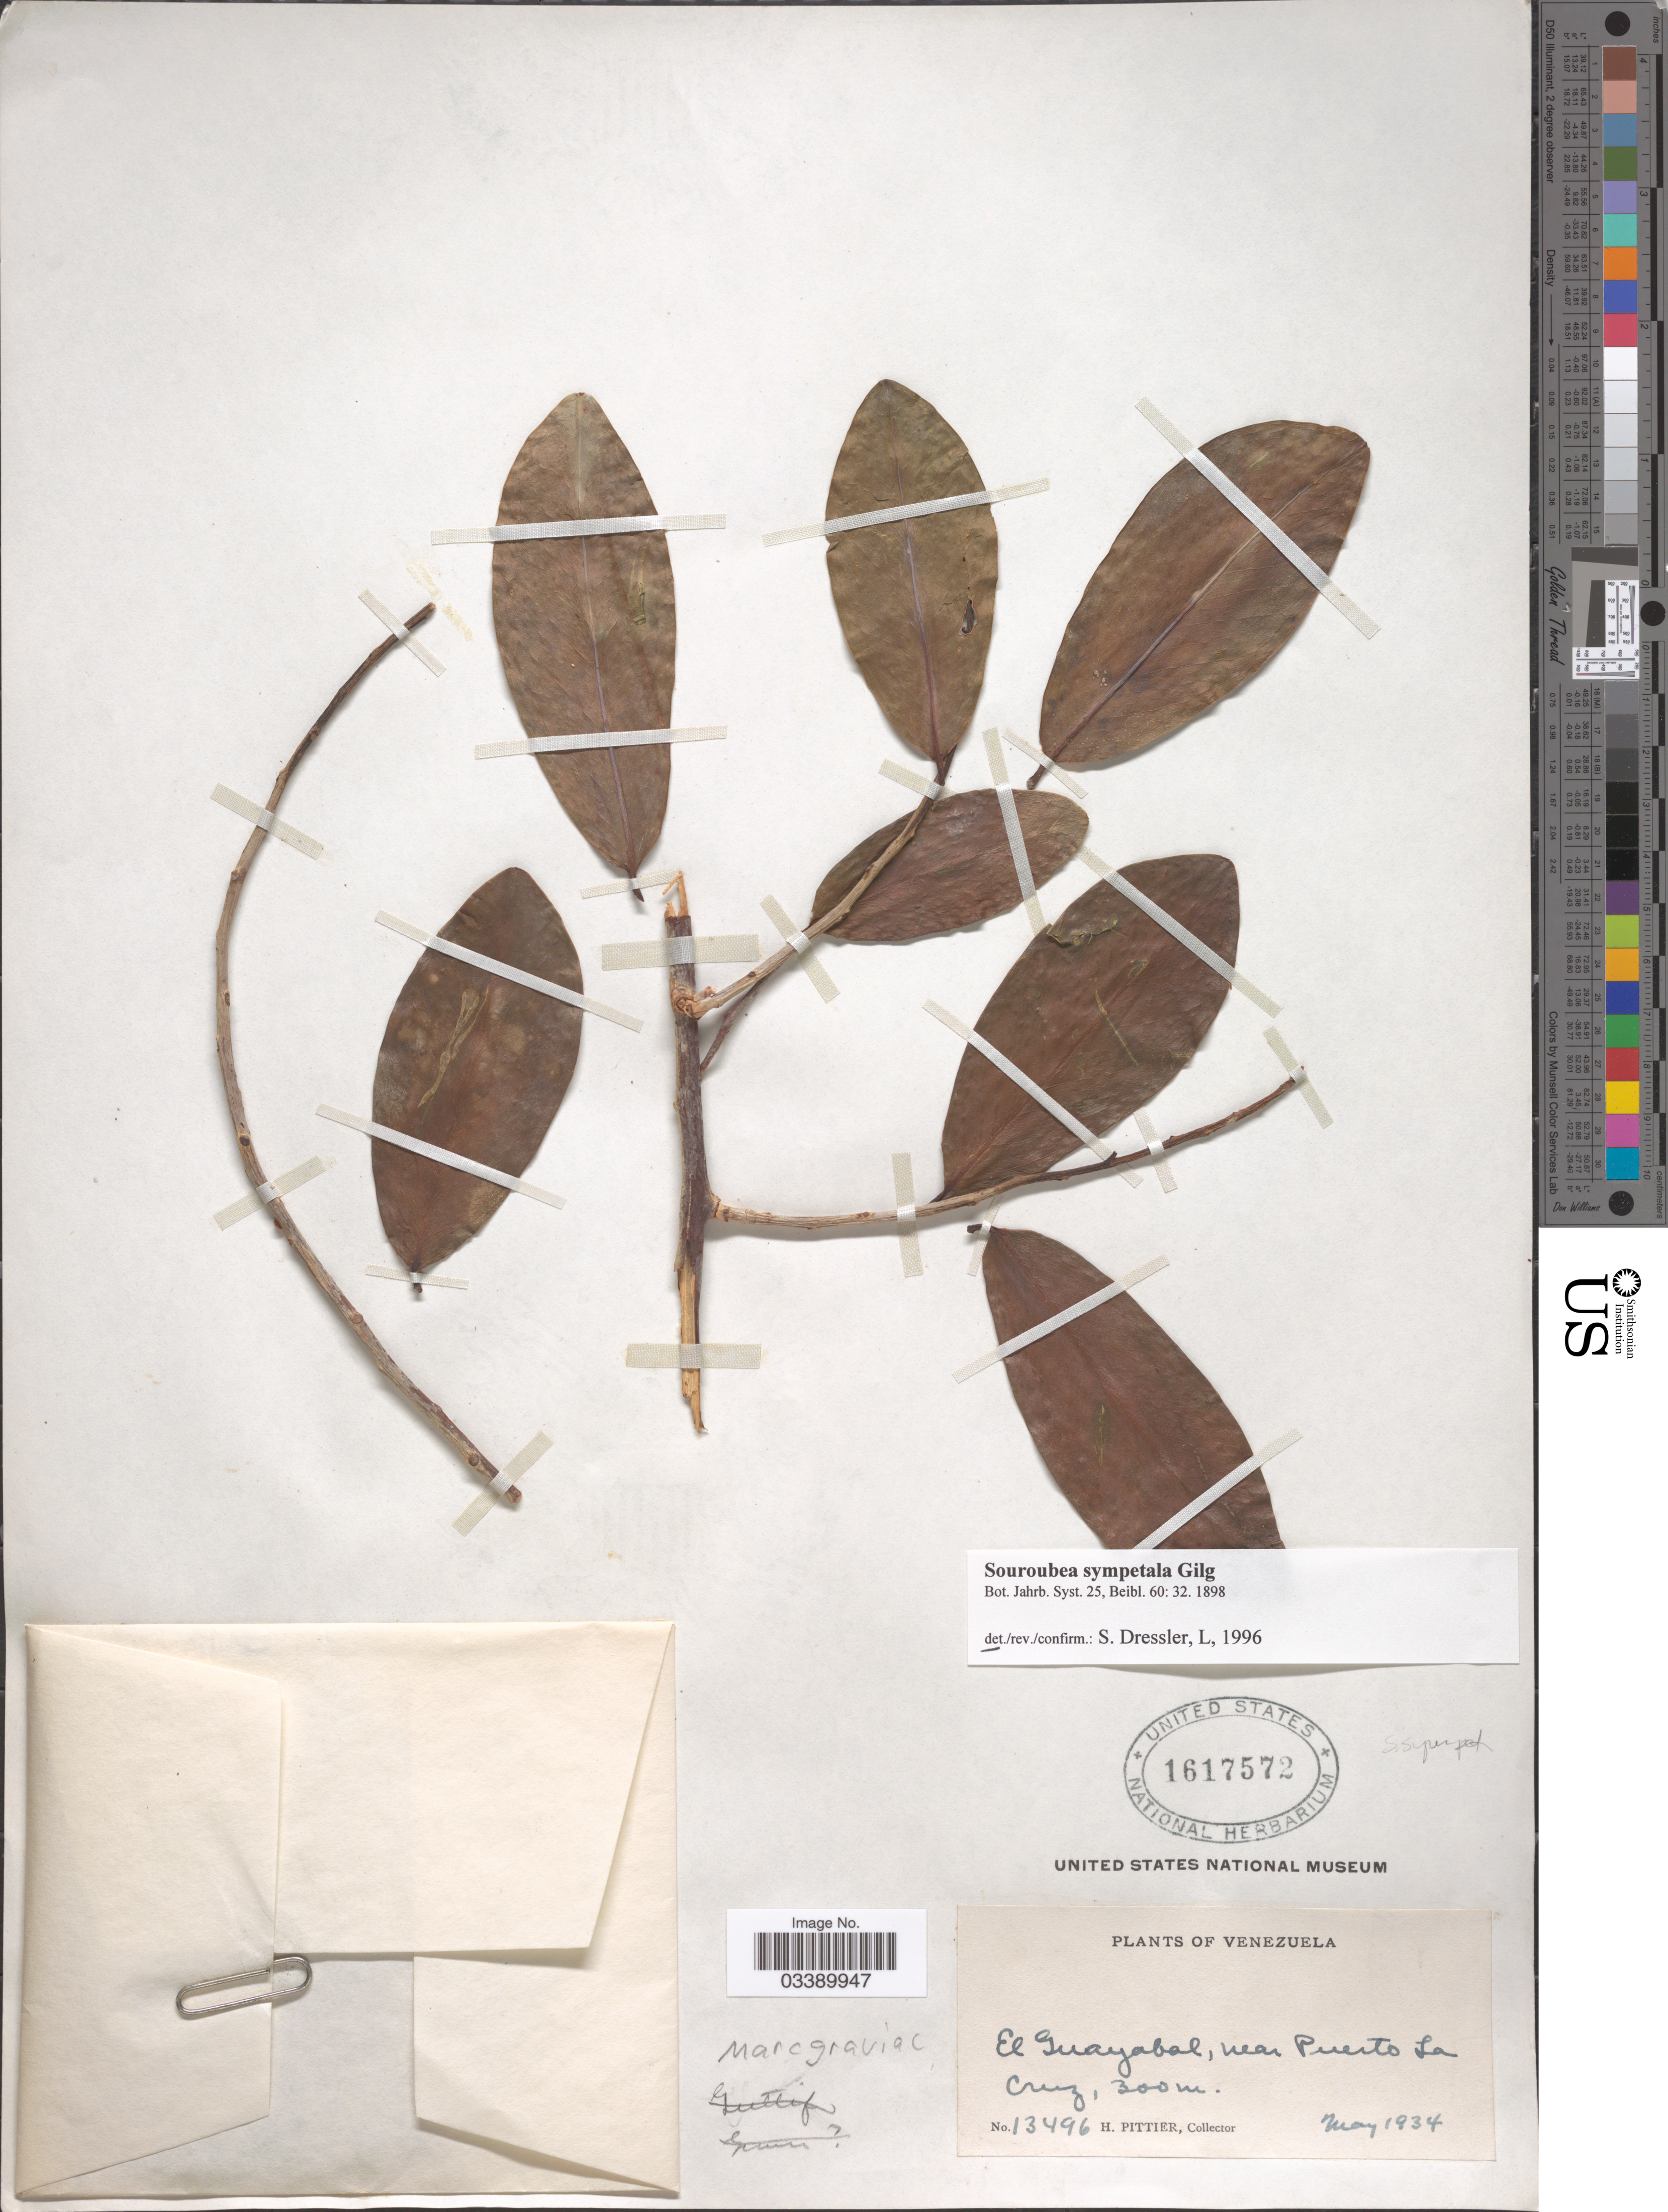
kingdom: Plantae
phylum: Tracheophyta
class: Magnoliopsida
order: Ericales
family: Marcgraviaceae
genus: Souroubea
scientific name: Souroubea sympetala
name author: Gilg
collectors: H. F. Pittier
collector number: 13496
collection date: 1934-05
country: Venezuela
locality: El Guayabal, near Puerto La Cruz.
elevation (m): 300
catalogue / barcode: US 1617572